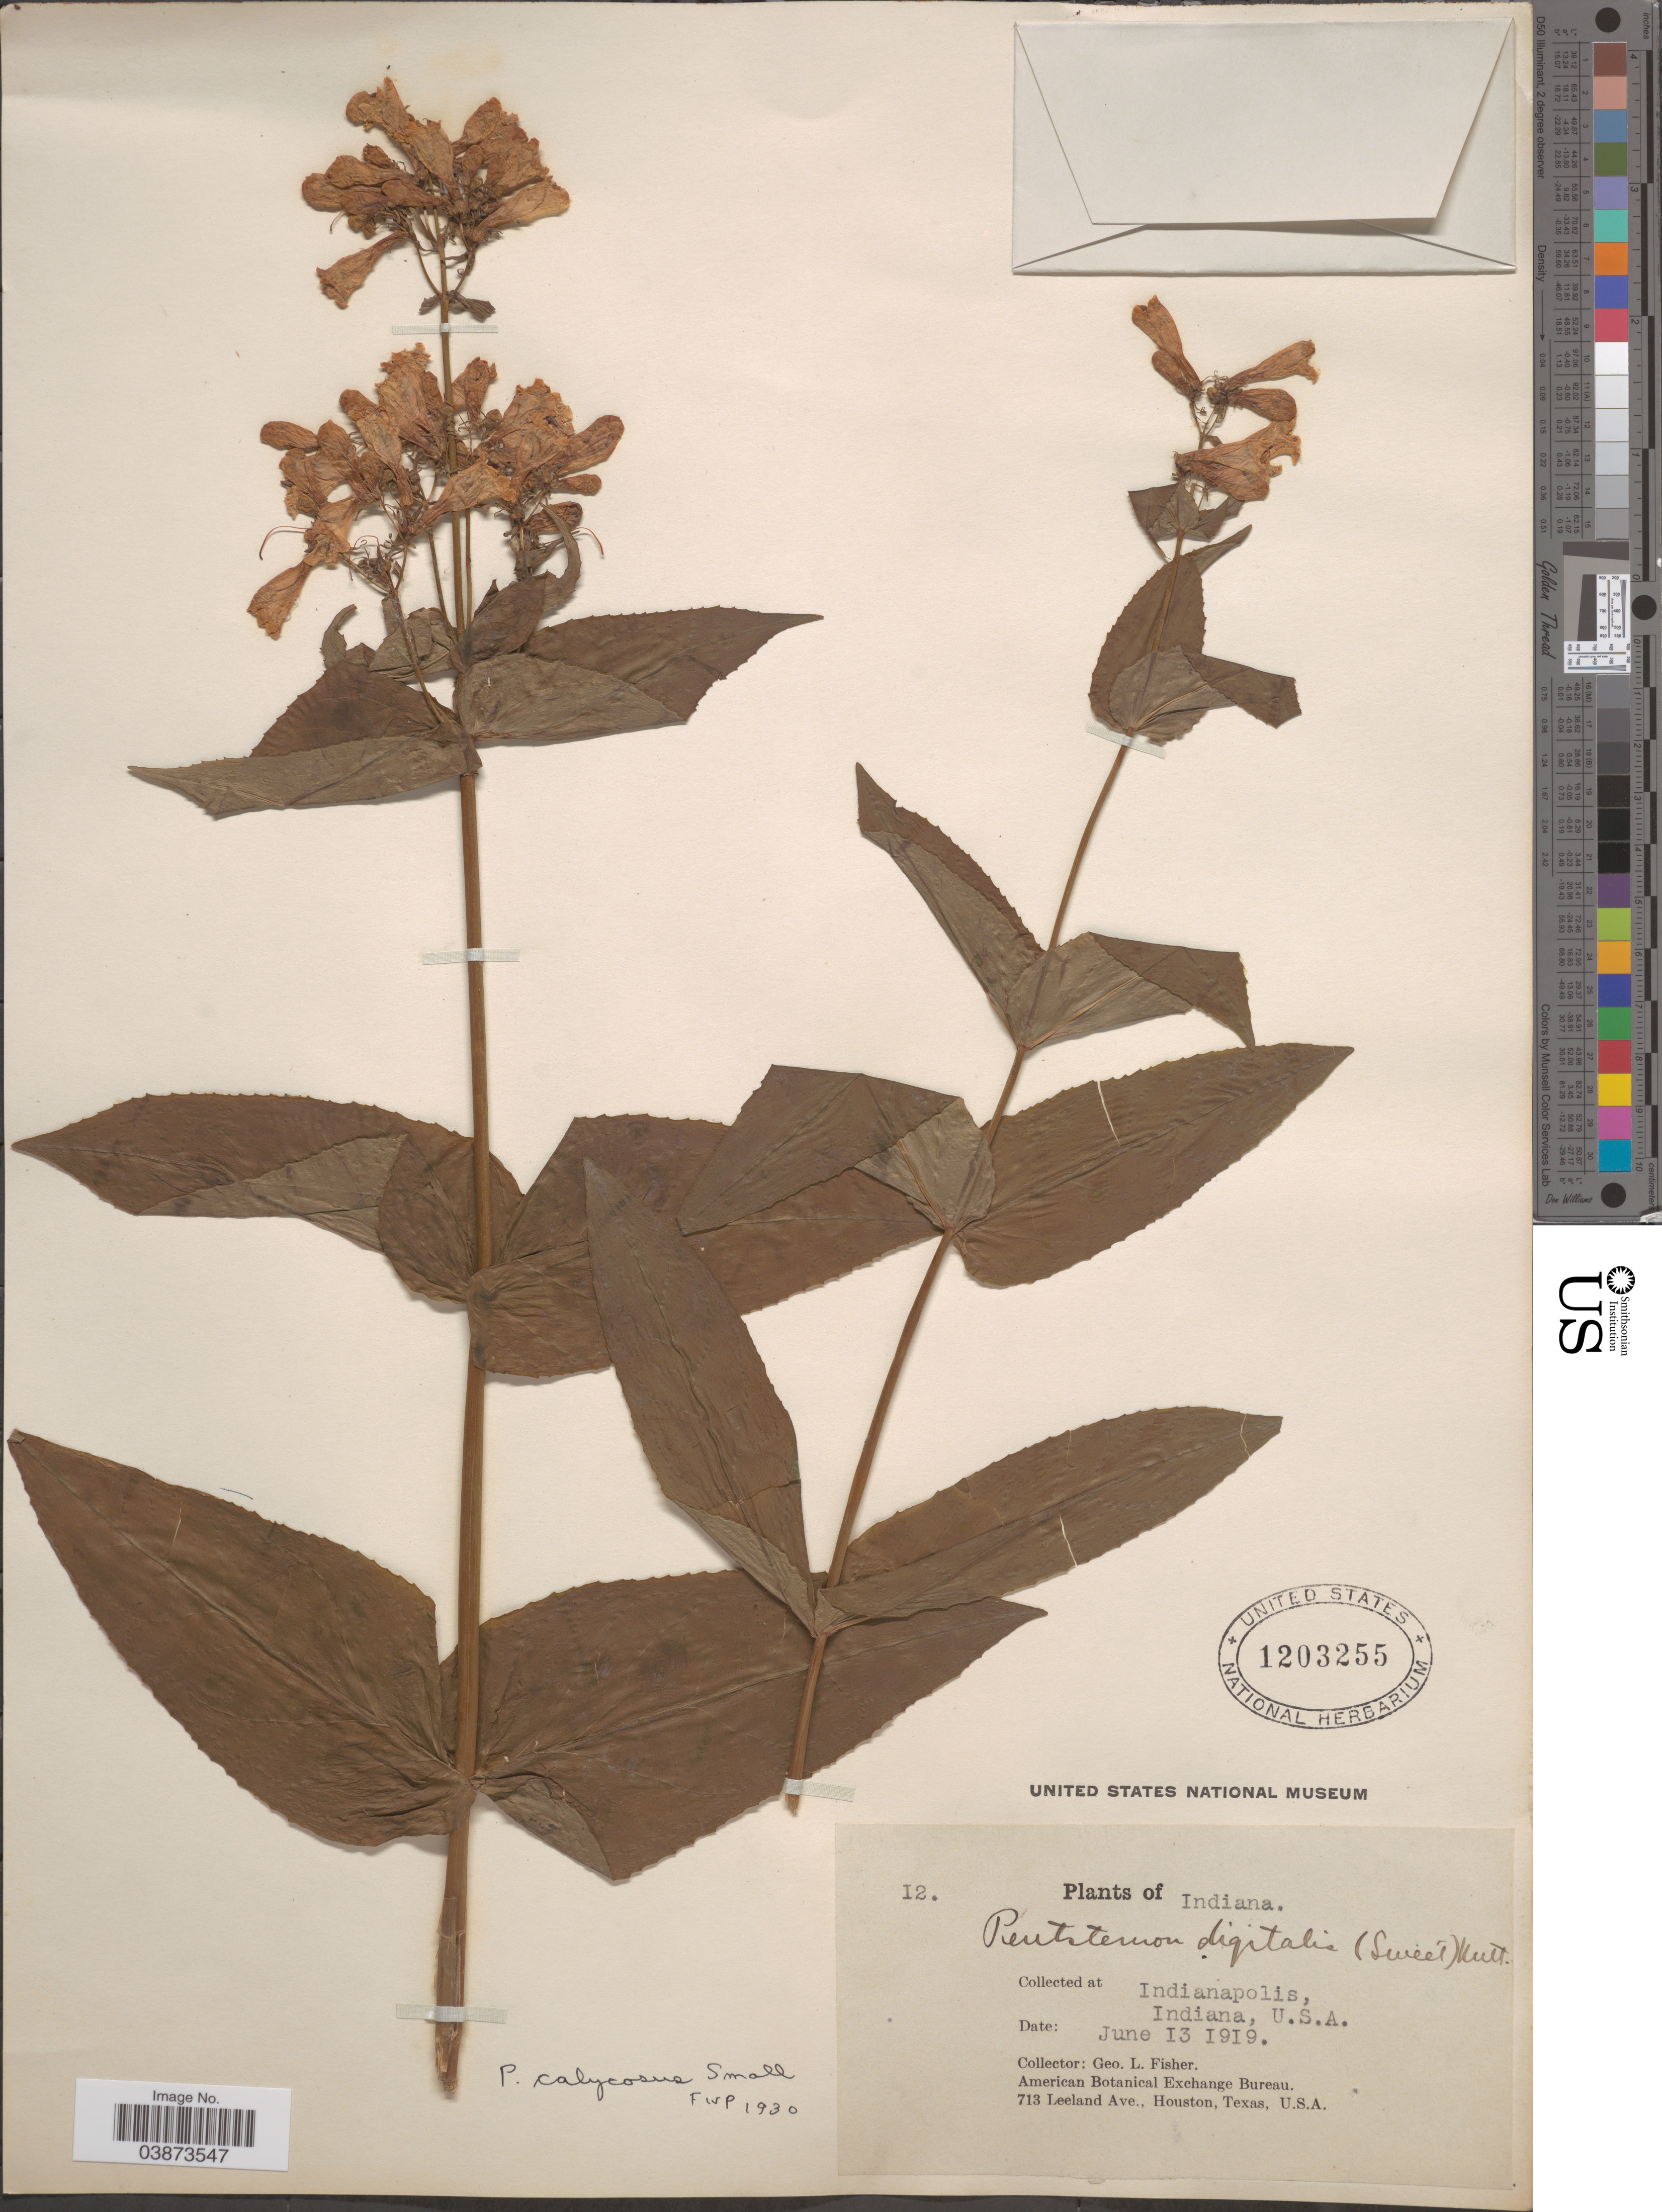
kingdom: Plantae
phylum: Tracheophyta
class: Magnoliopsida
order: Lamiales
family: Plantaginaceae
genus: Penstemon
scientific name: Penstemon calycosus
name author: Small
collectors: G. L. Fisher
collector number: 12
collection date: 1919-06-13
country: United States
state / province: Indiana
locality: Indianapolis.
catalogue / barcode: US 1203255